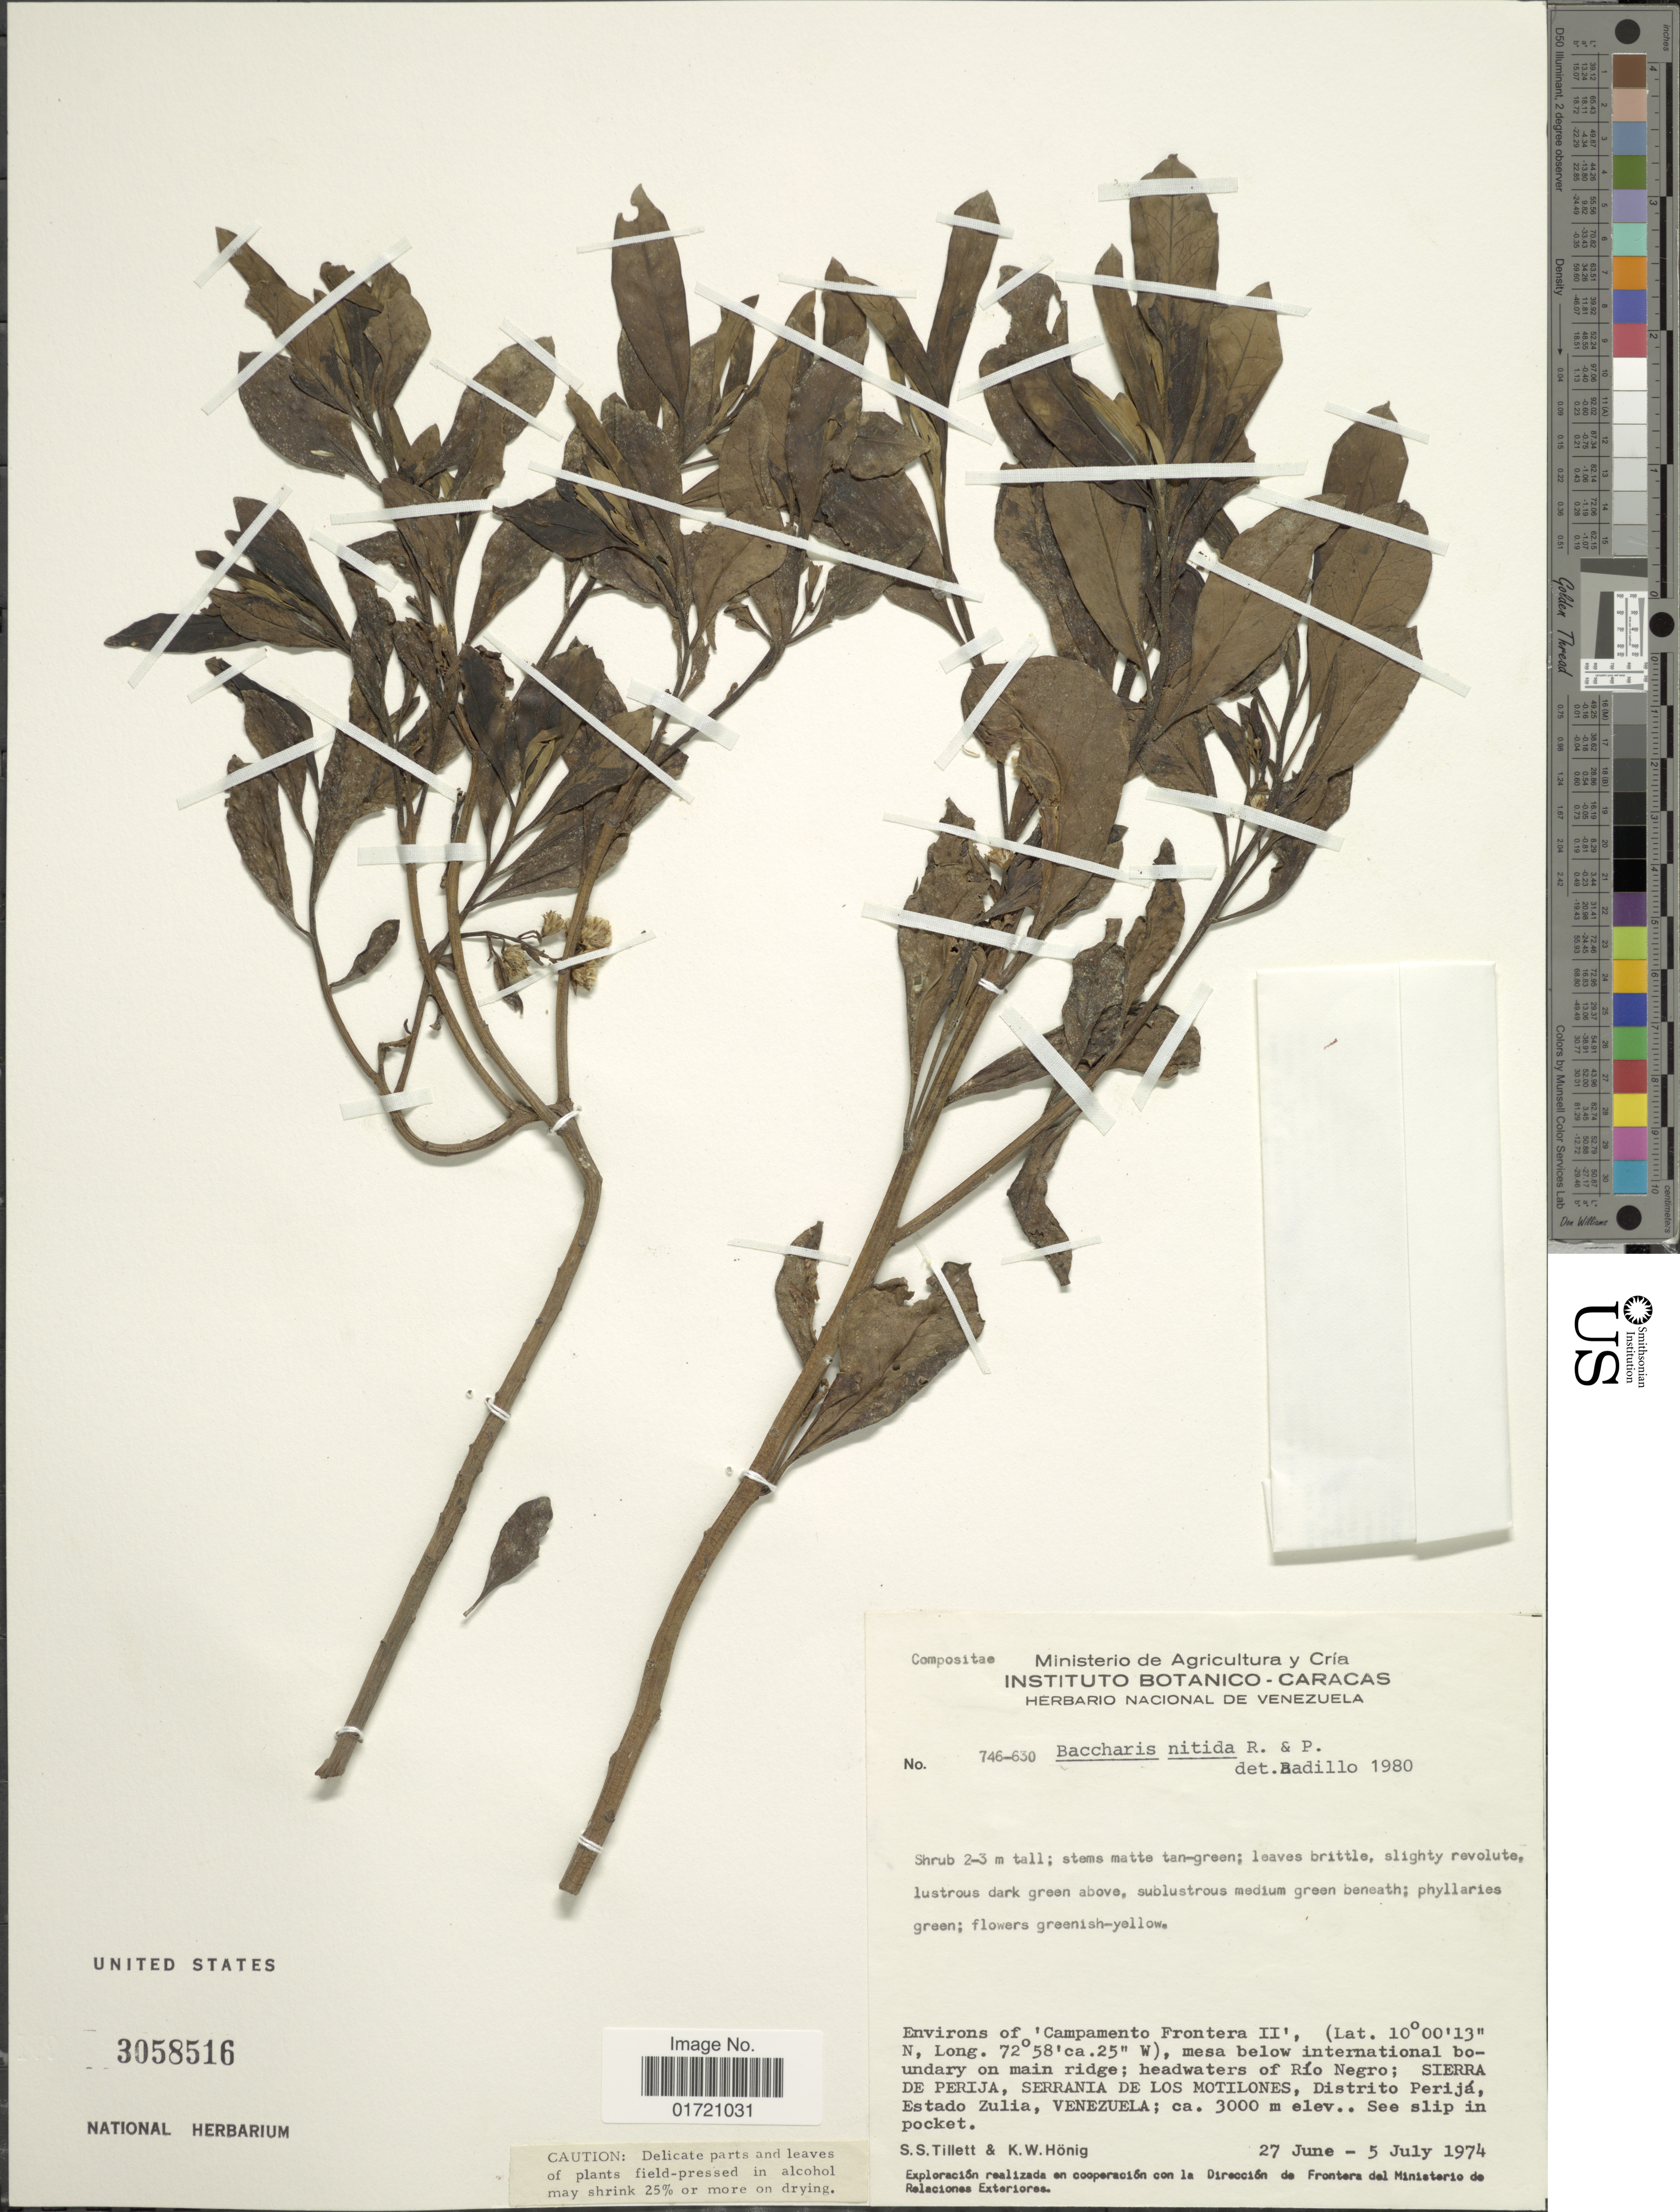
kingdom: Plantae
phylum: Tracheophyta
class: Magnoliopsida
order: Asterales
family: Asteraceae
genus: Baccharis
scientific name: Baccharis nitida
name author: (Ruiz & Pav.) Pers.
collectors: S. S. Tillett & K. Hönig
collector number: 746-630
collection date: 1974-06-27/1974-07-05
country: Venezuela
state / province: Zulia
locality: Environs of Campamento Frontera II, mesa below international boundary on main ridge; headwaters of Río Negro; Sierra de Perija, Serrania de los Motilones, Distrito Perijá, Estado Zulia, Venezuela.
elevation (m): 3000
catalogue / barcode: US 3058516